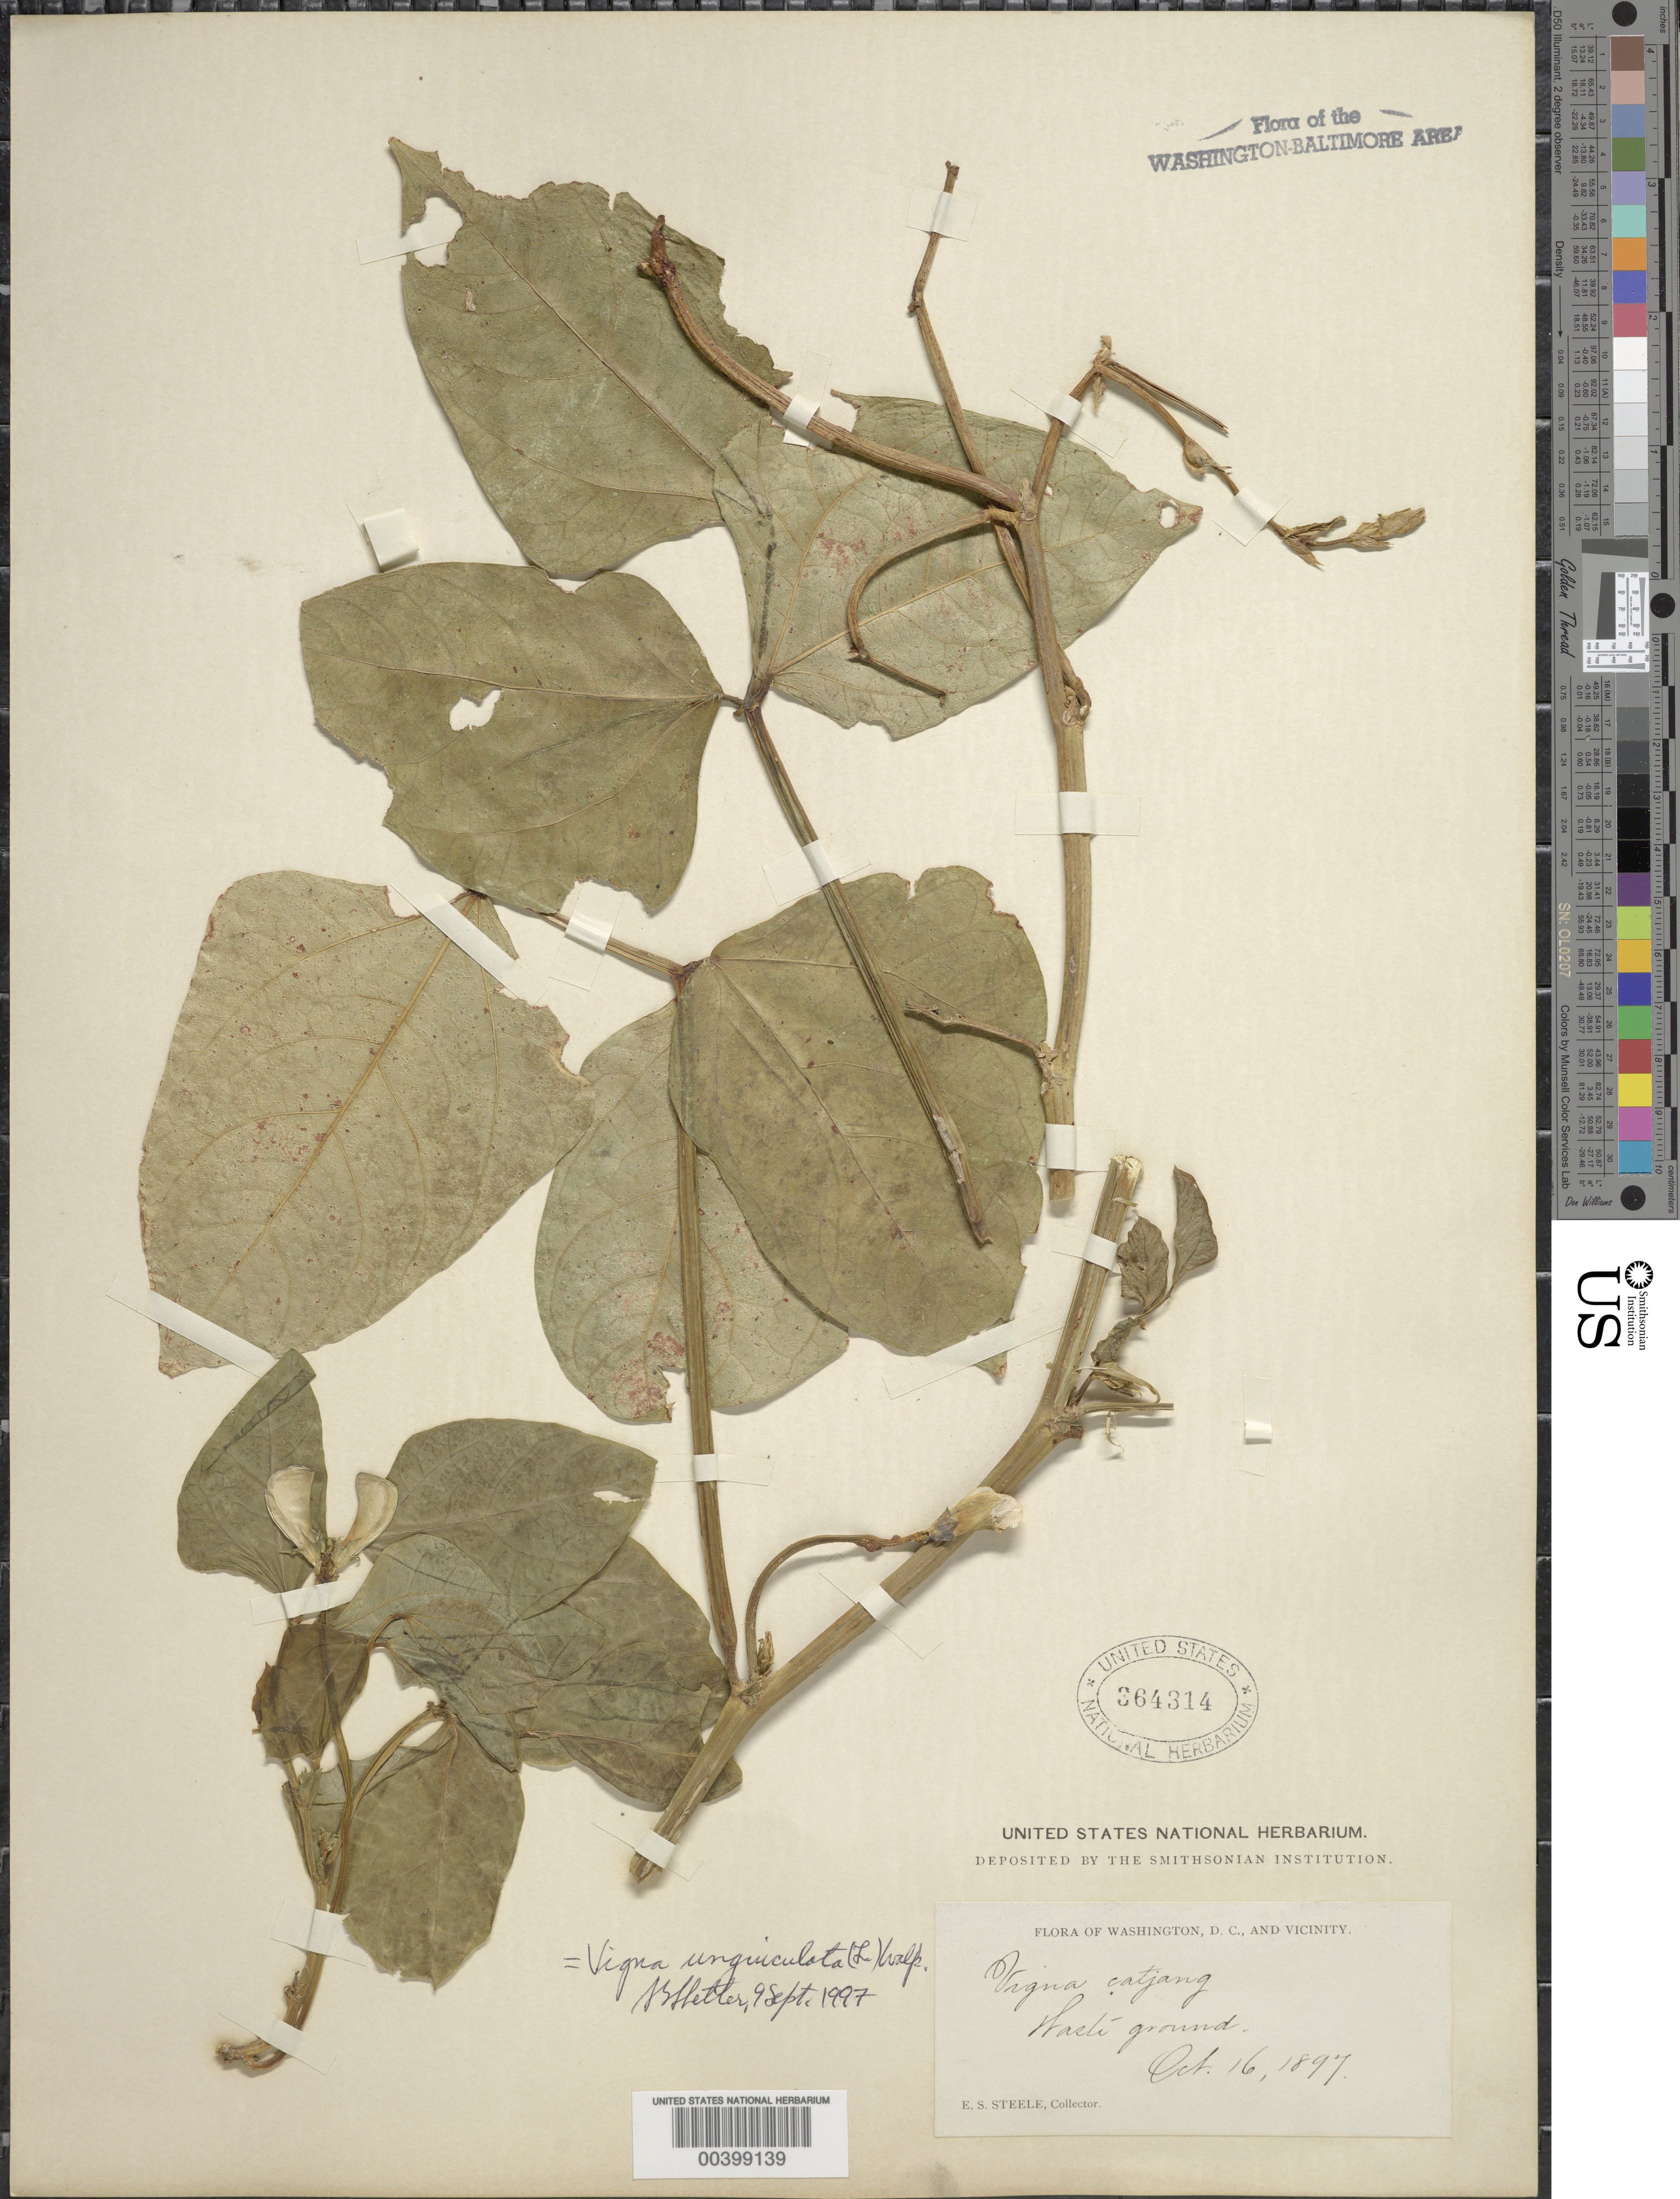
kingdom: Plantae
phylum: Tracheophyta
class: Magnoliopsida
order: Fabales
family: Fabaceae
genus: Vigna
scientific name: Vigna unguiculata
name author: (L.) Walp.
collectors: E. Steele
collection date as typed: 16 Oct 1897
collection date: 1897-10-16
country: United States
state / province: District of Columbia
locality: Washington DC area, waste ground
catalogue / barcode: US 364314